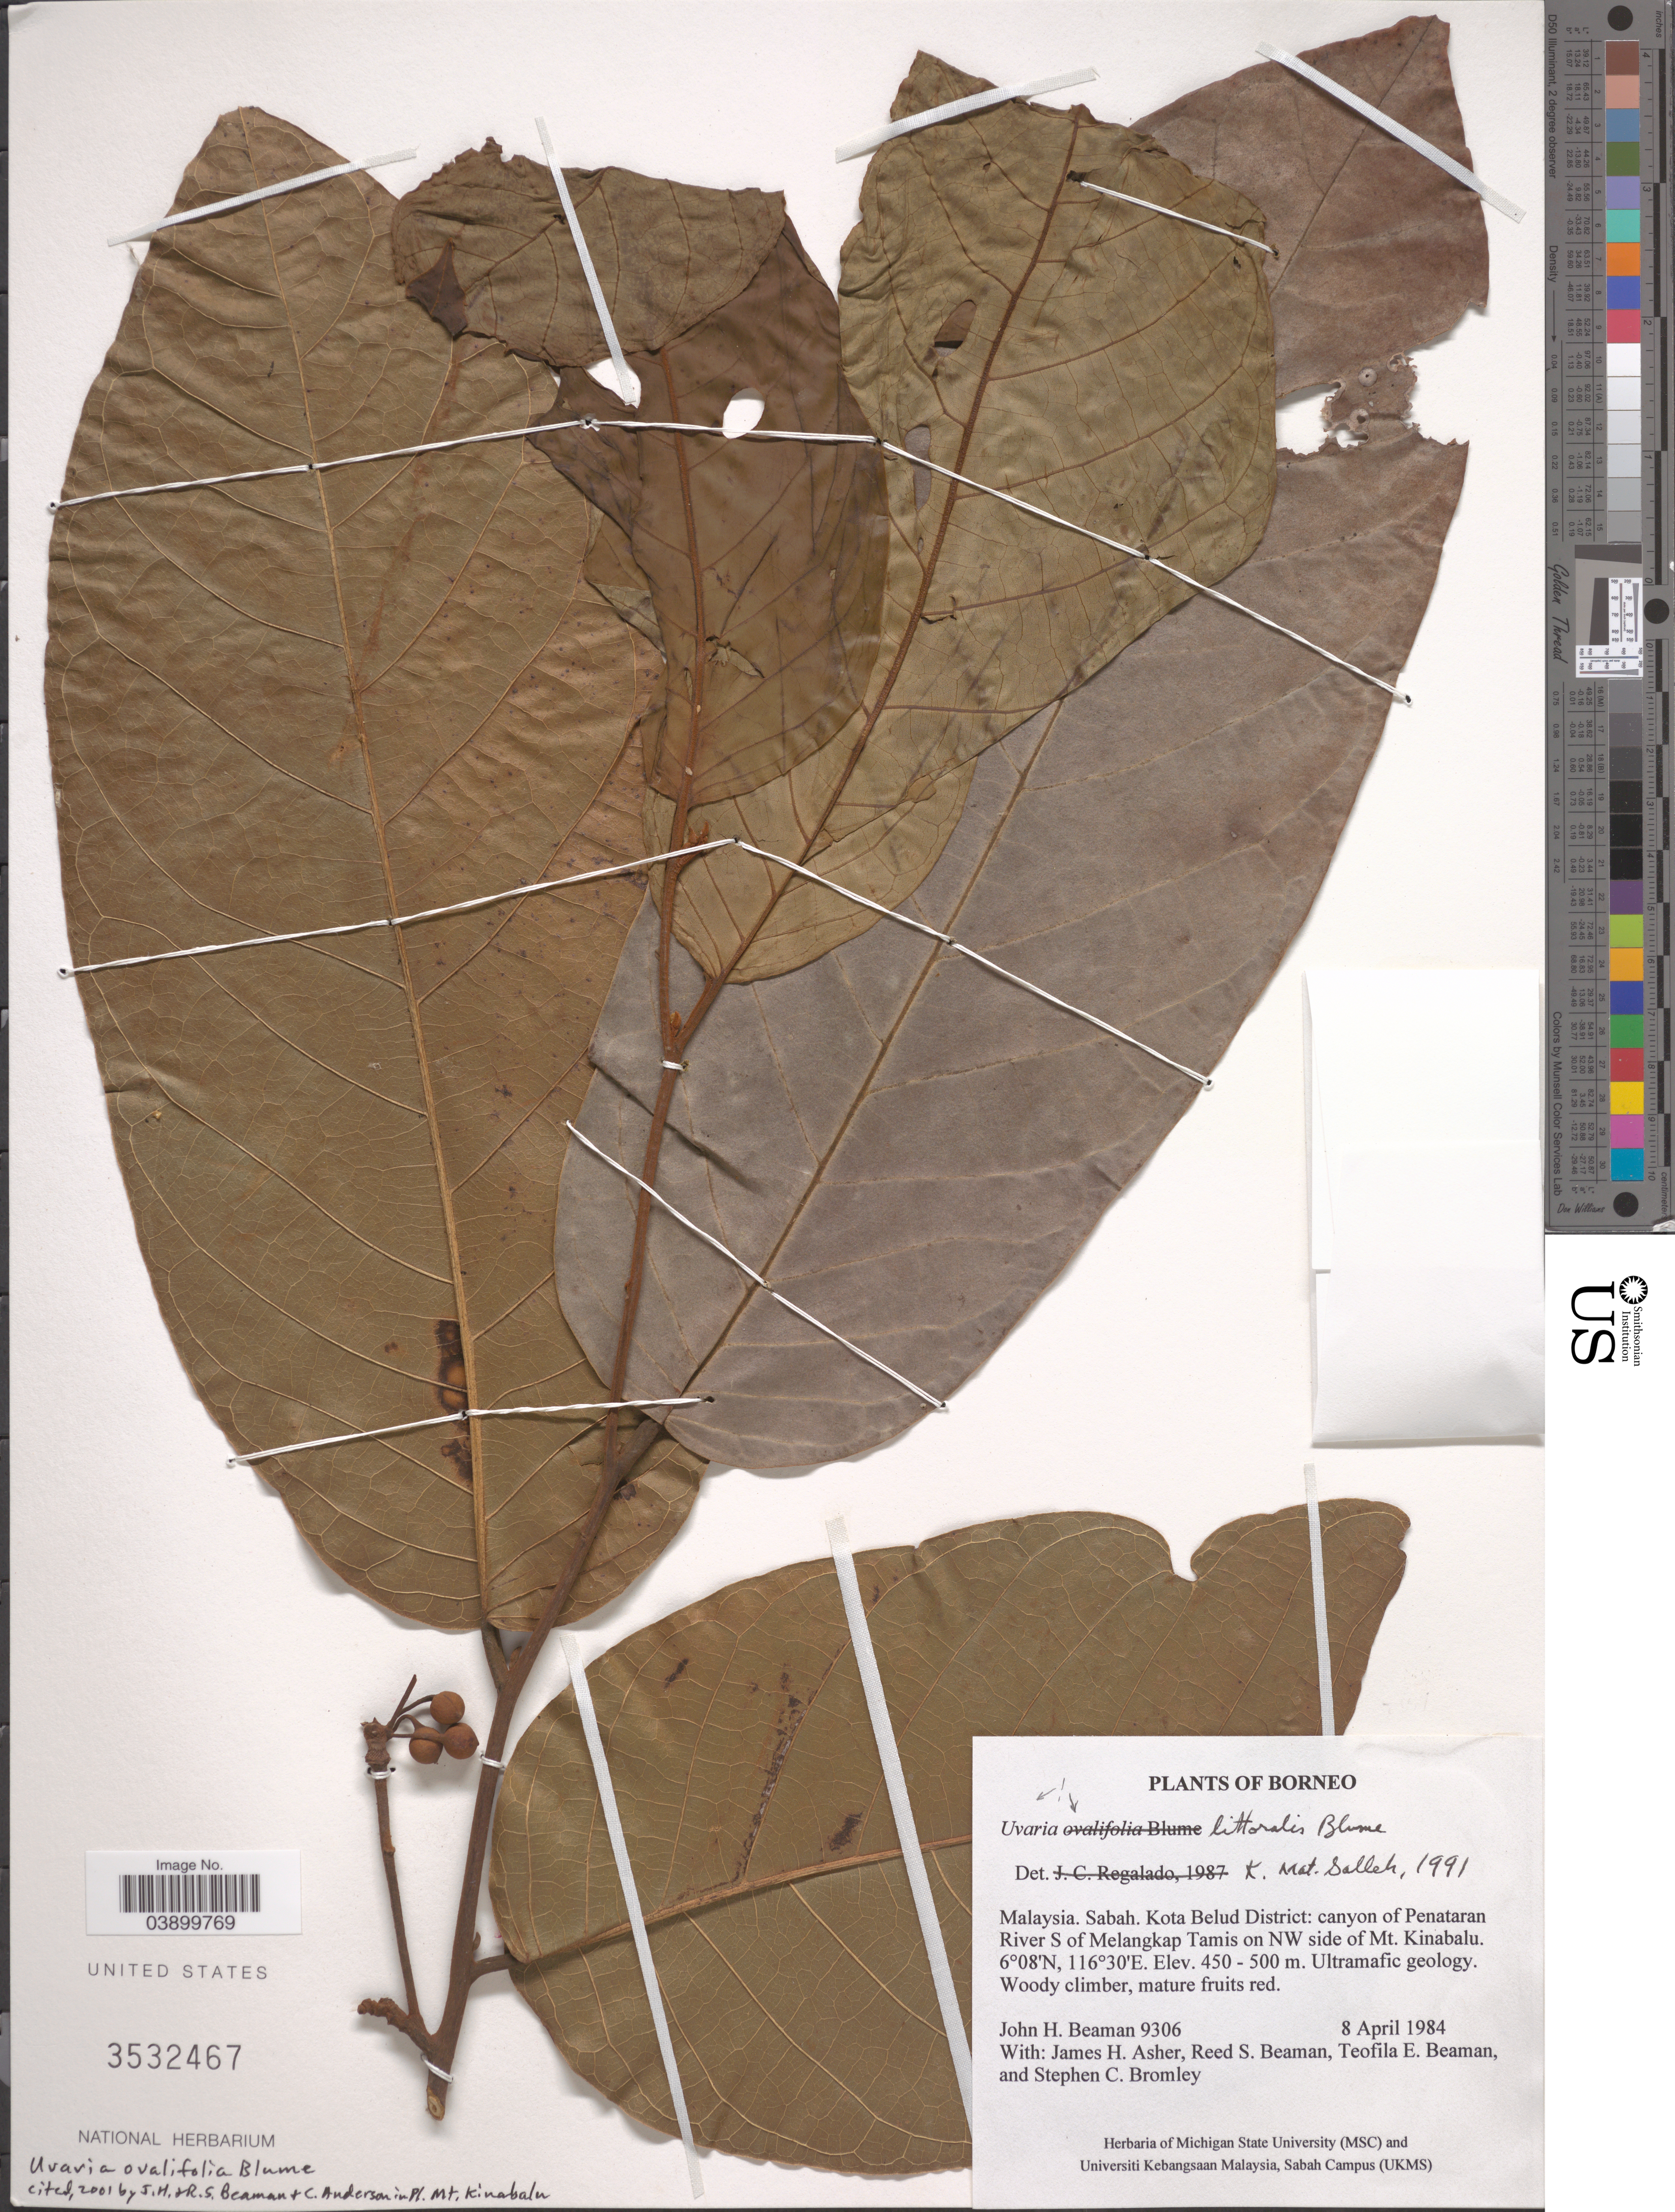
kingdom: Plantae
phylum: Tracheophyta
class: Magnoliopsida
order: Magnoliales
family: Annonaceae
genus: Uvaria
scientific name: Uvaria ovalifolia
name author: Blume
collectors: J. H. Beaman, J. Asher, R. S. Beaman, T. E. Beaman & S. Bromley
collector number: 9306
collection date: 1984-04-08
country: Malaysia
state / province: Sabah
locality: Borneo. Kota Belud District: canyon of Penataran River S of Melangkap Tamis on NW side of Mt. Kinabalu.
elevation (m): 450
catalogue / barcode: US 3532467